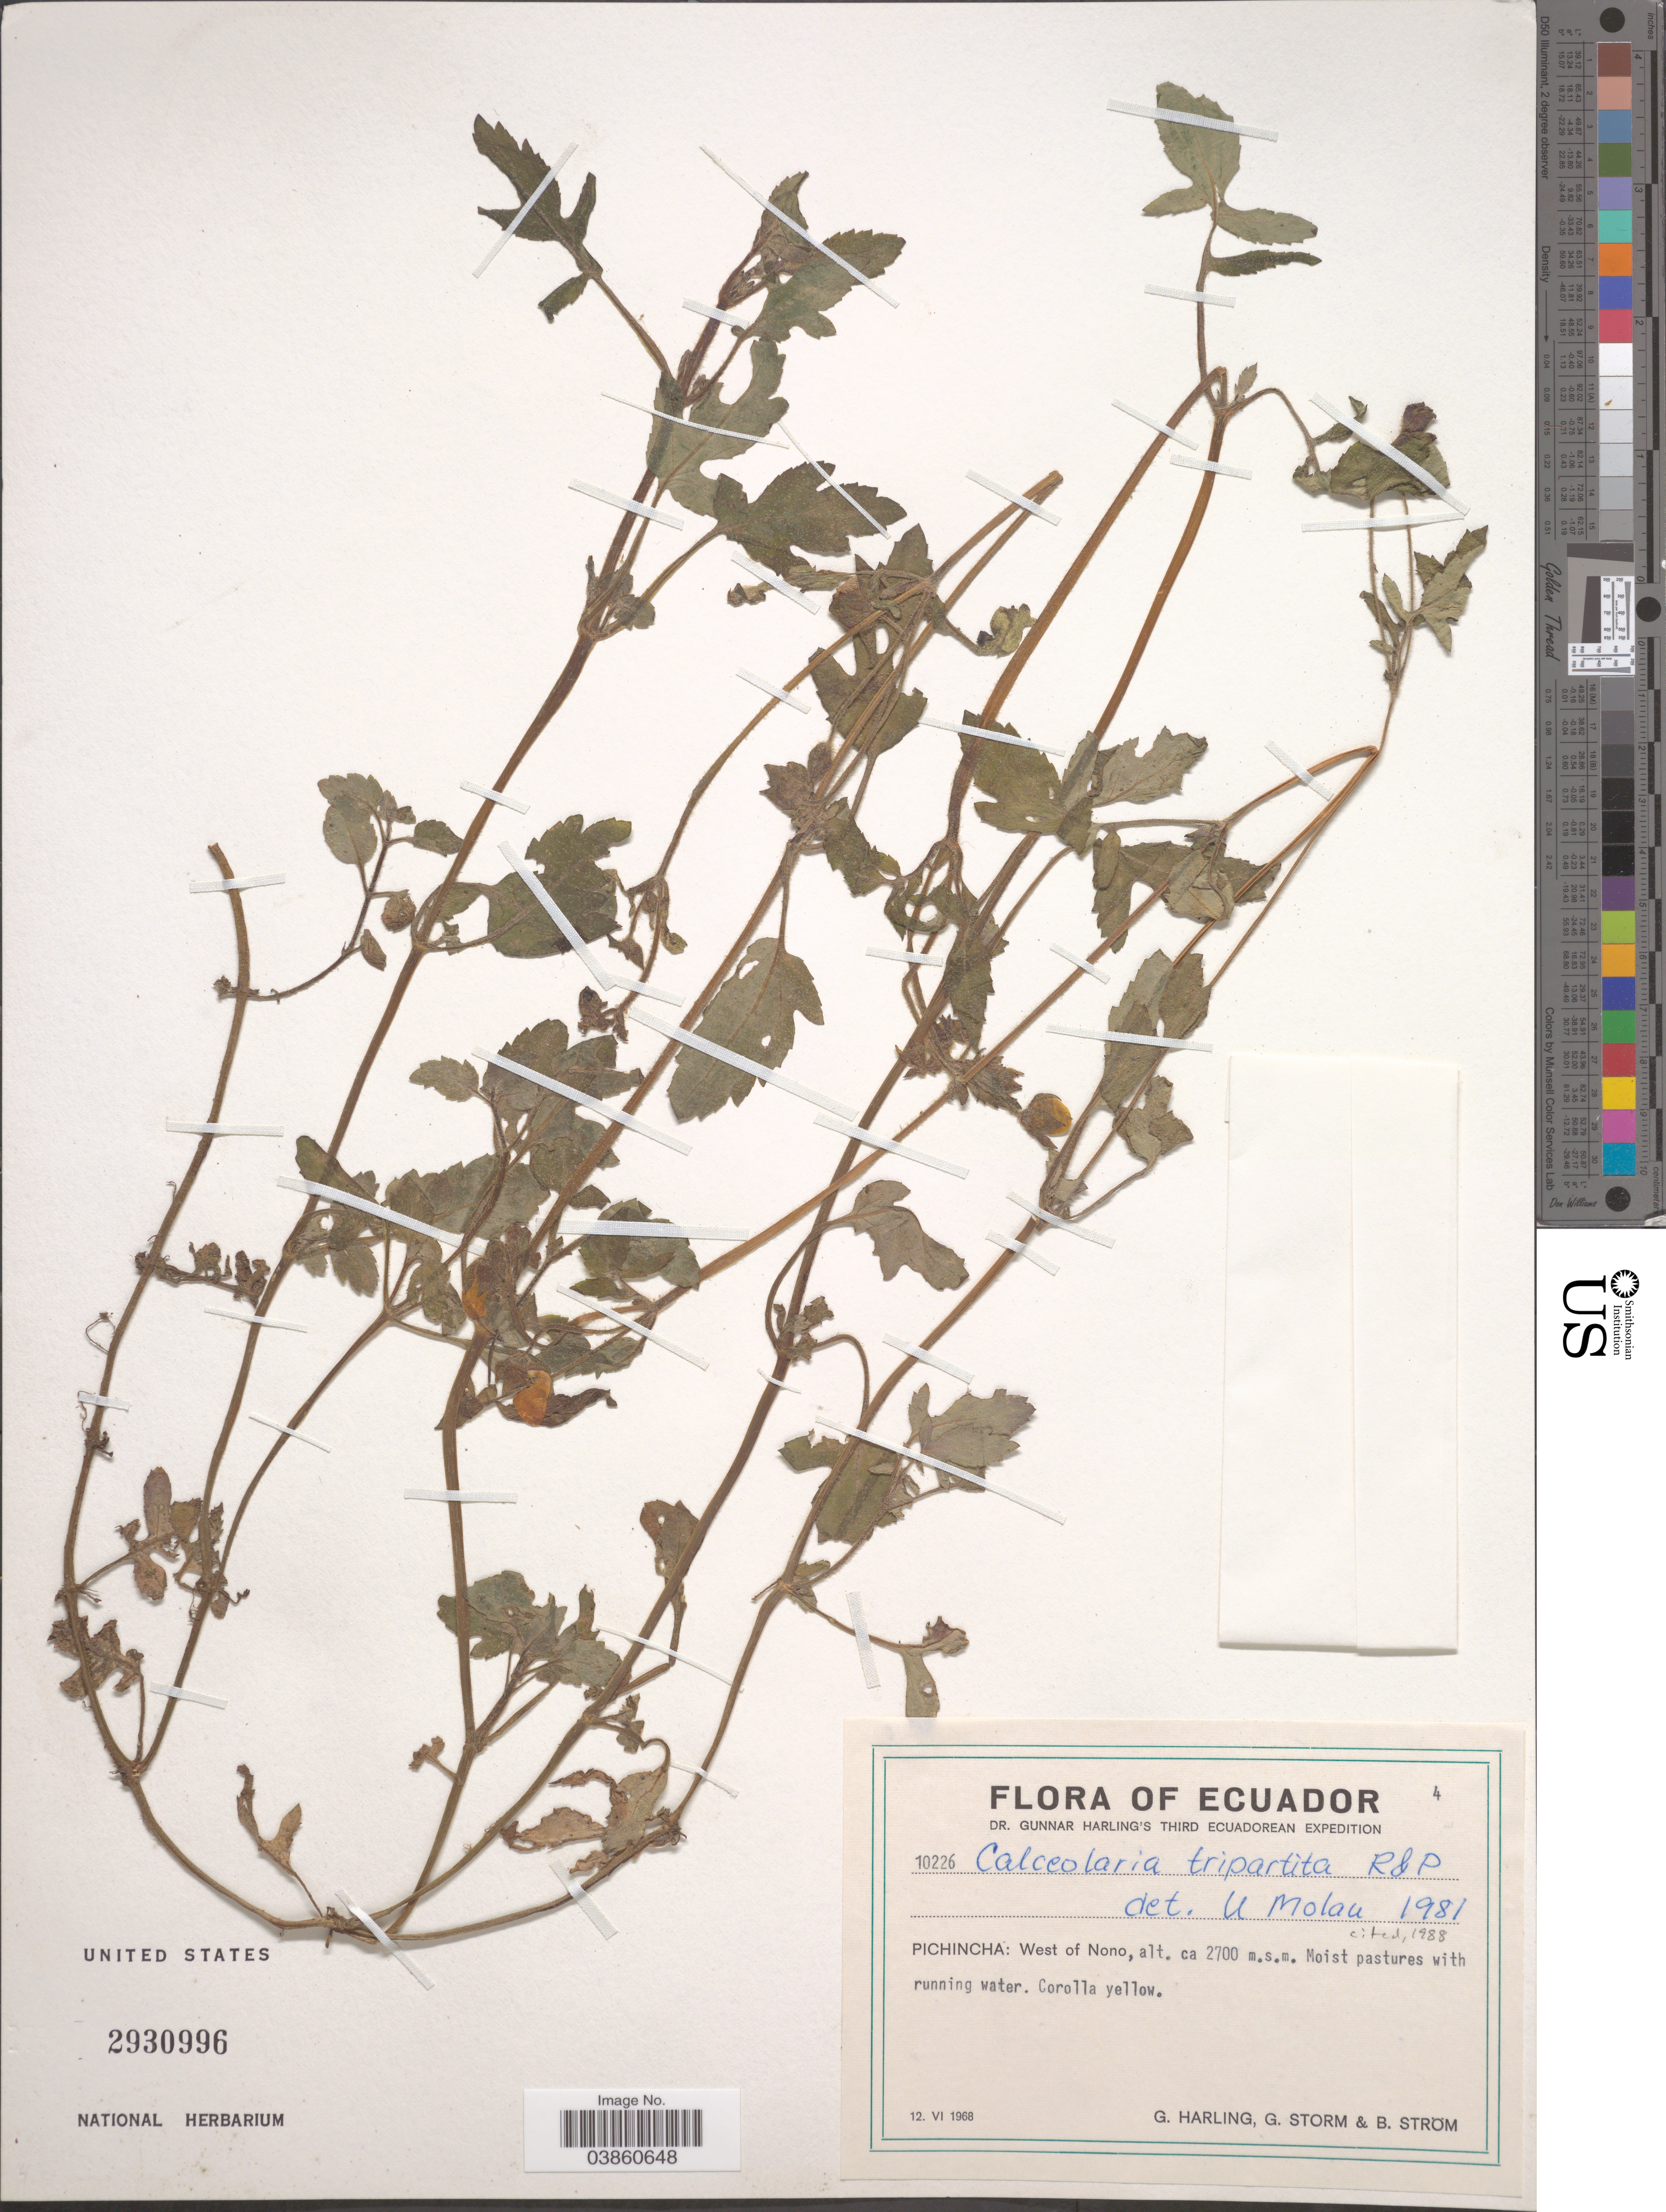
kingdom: Plantae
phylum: Tracheophyta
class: Magnoliopsida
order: Lamiales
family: Calceolariaceae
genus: Calceolaria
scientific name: Calceolaria tripartita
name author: Ruiz & Pav.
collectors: G. Harling, G. Storm & B. Ström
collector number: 10226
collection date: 1968-06-12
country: Ecuador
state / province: Pichincha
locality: West of Nono.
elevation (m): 2700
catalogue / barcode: US 2930996